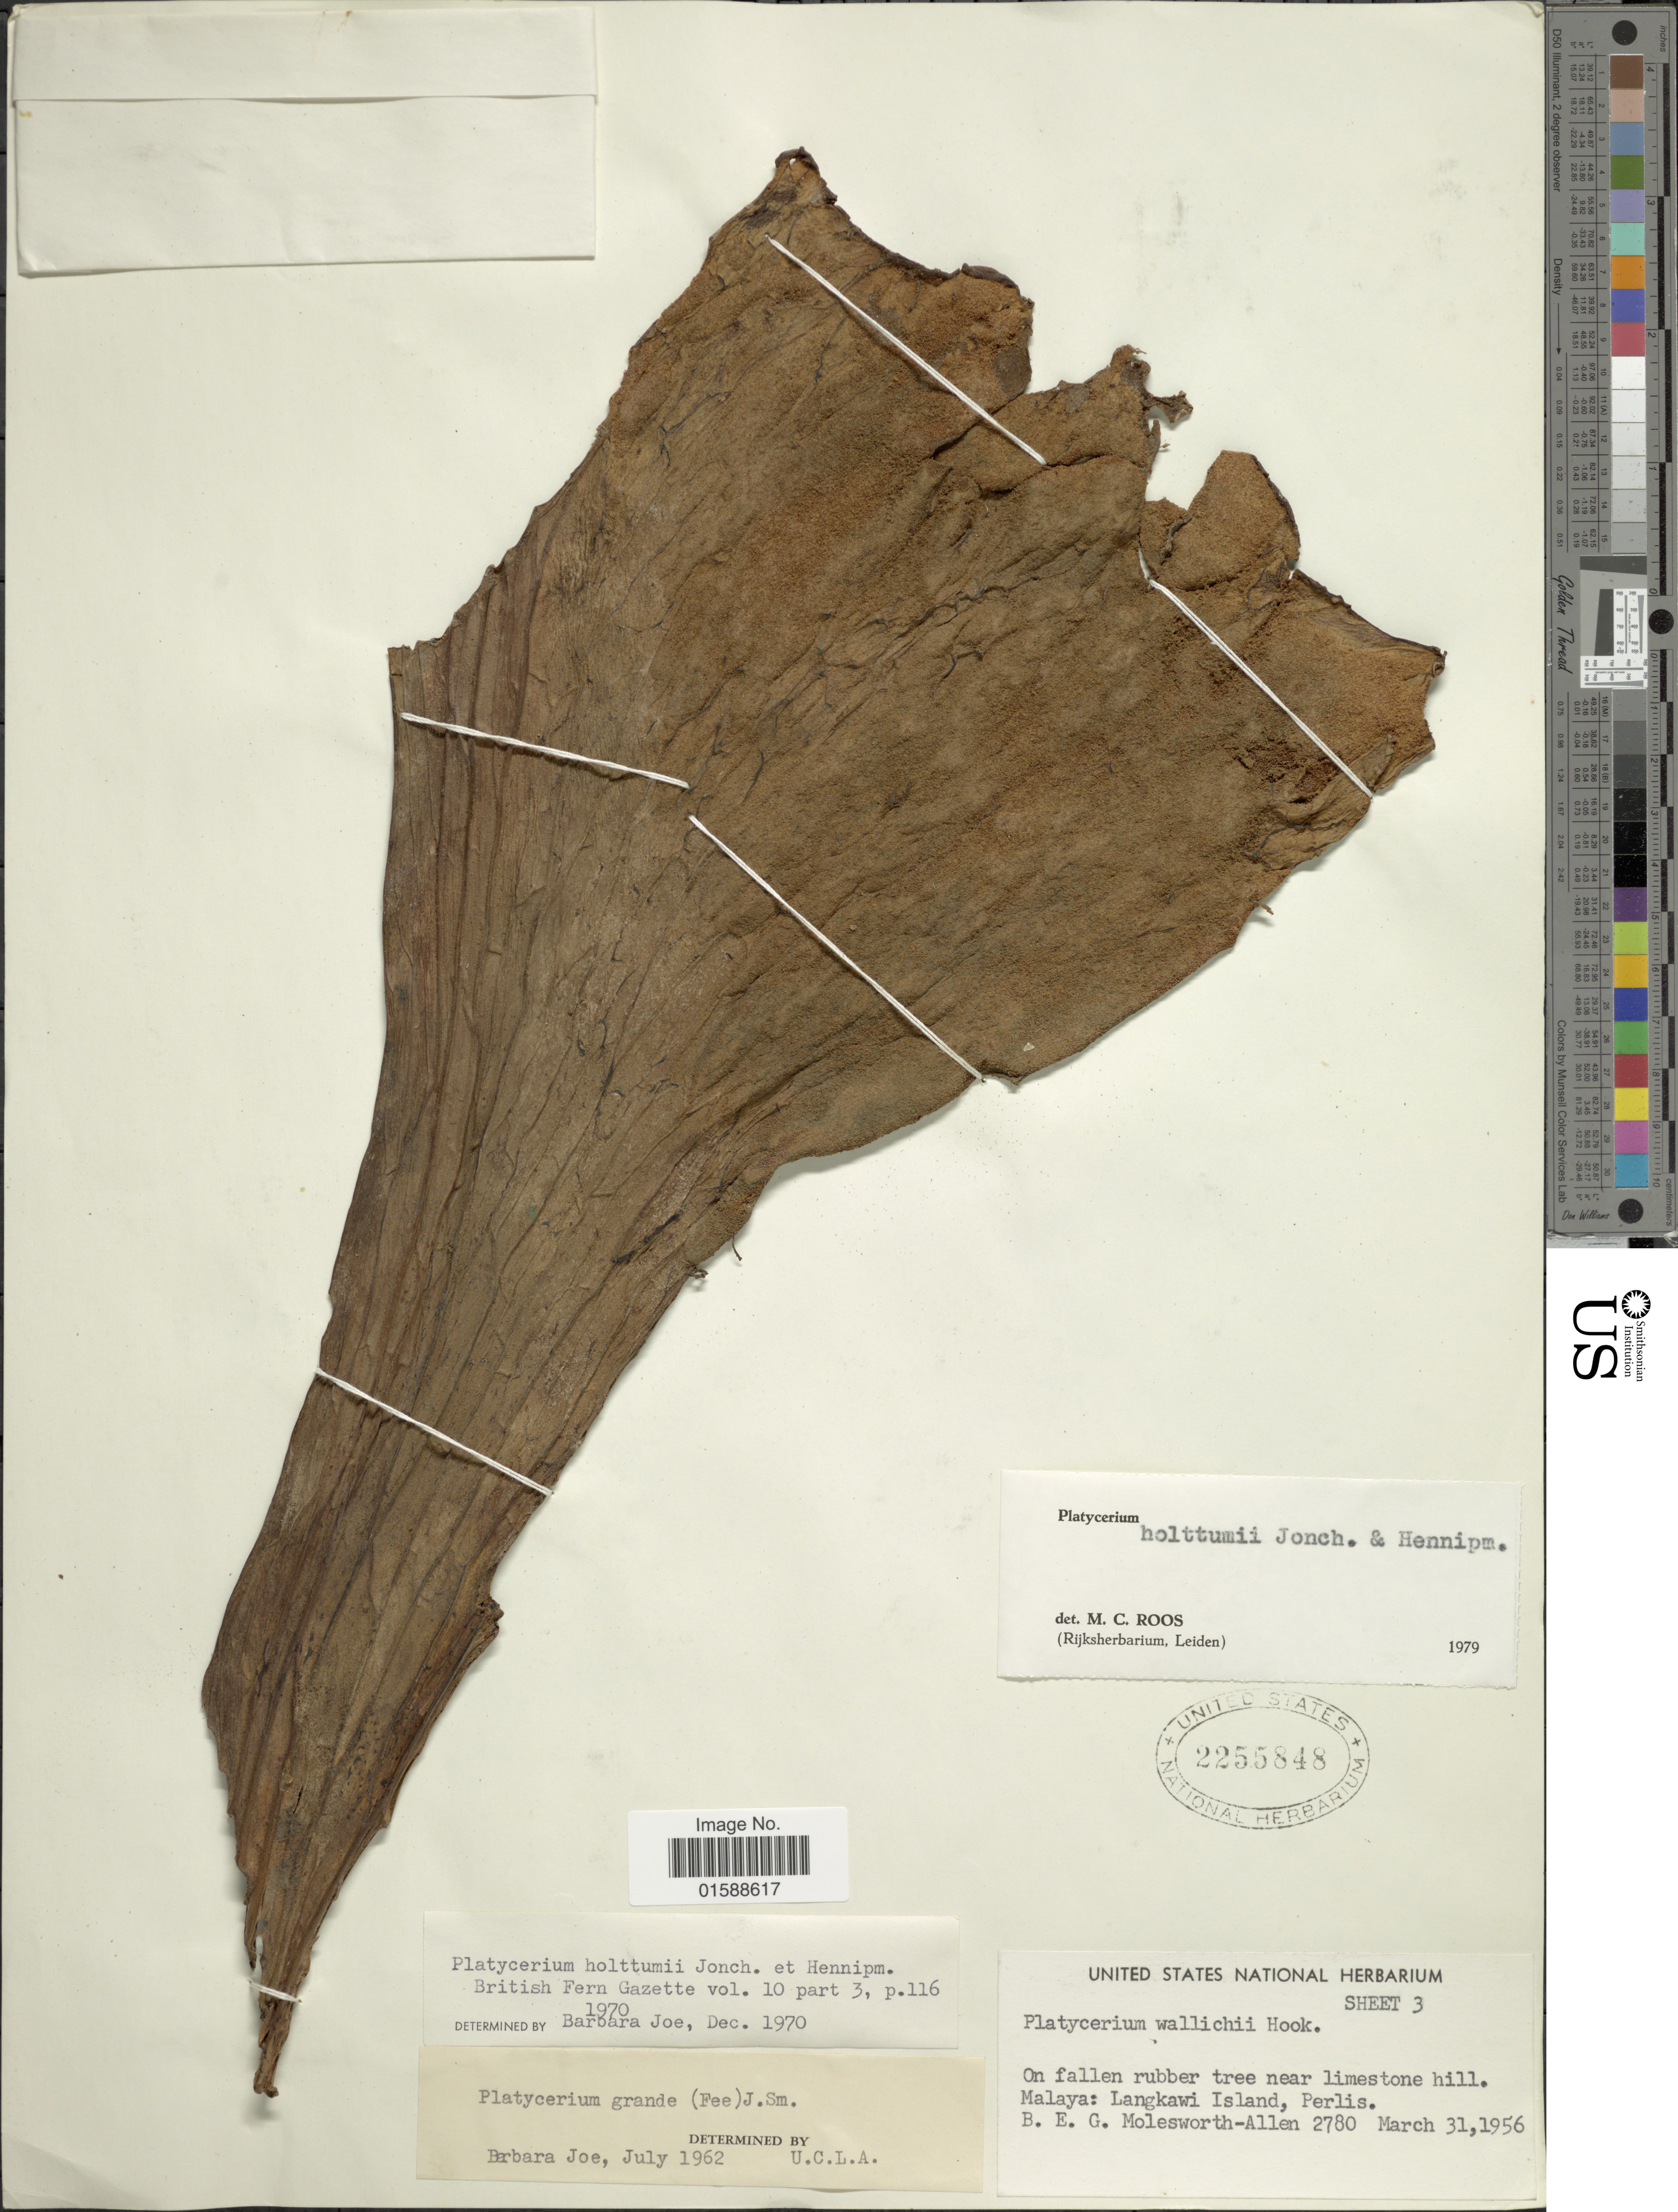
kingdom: Plantae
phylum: Tracheophyta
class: Polypodiopsida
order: Polypodiales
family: Polypodiaceae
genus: Platycerium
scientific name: Platycerium holttumii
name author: de Jonch. & Hennipman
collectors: B. E. G. Molesworth-Allen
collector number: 2780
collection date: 1956-03-31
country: Malaysia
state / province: Perlis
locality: Malaya: Langkawi Island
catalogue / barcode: US 2255848